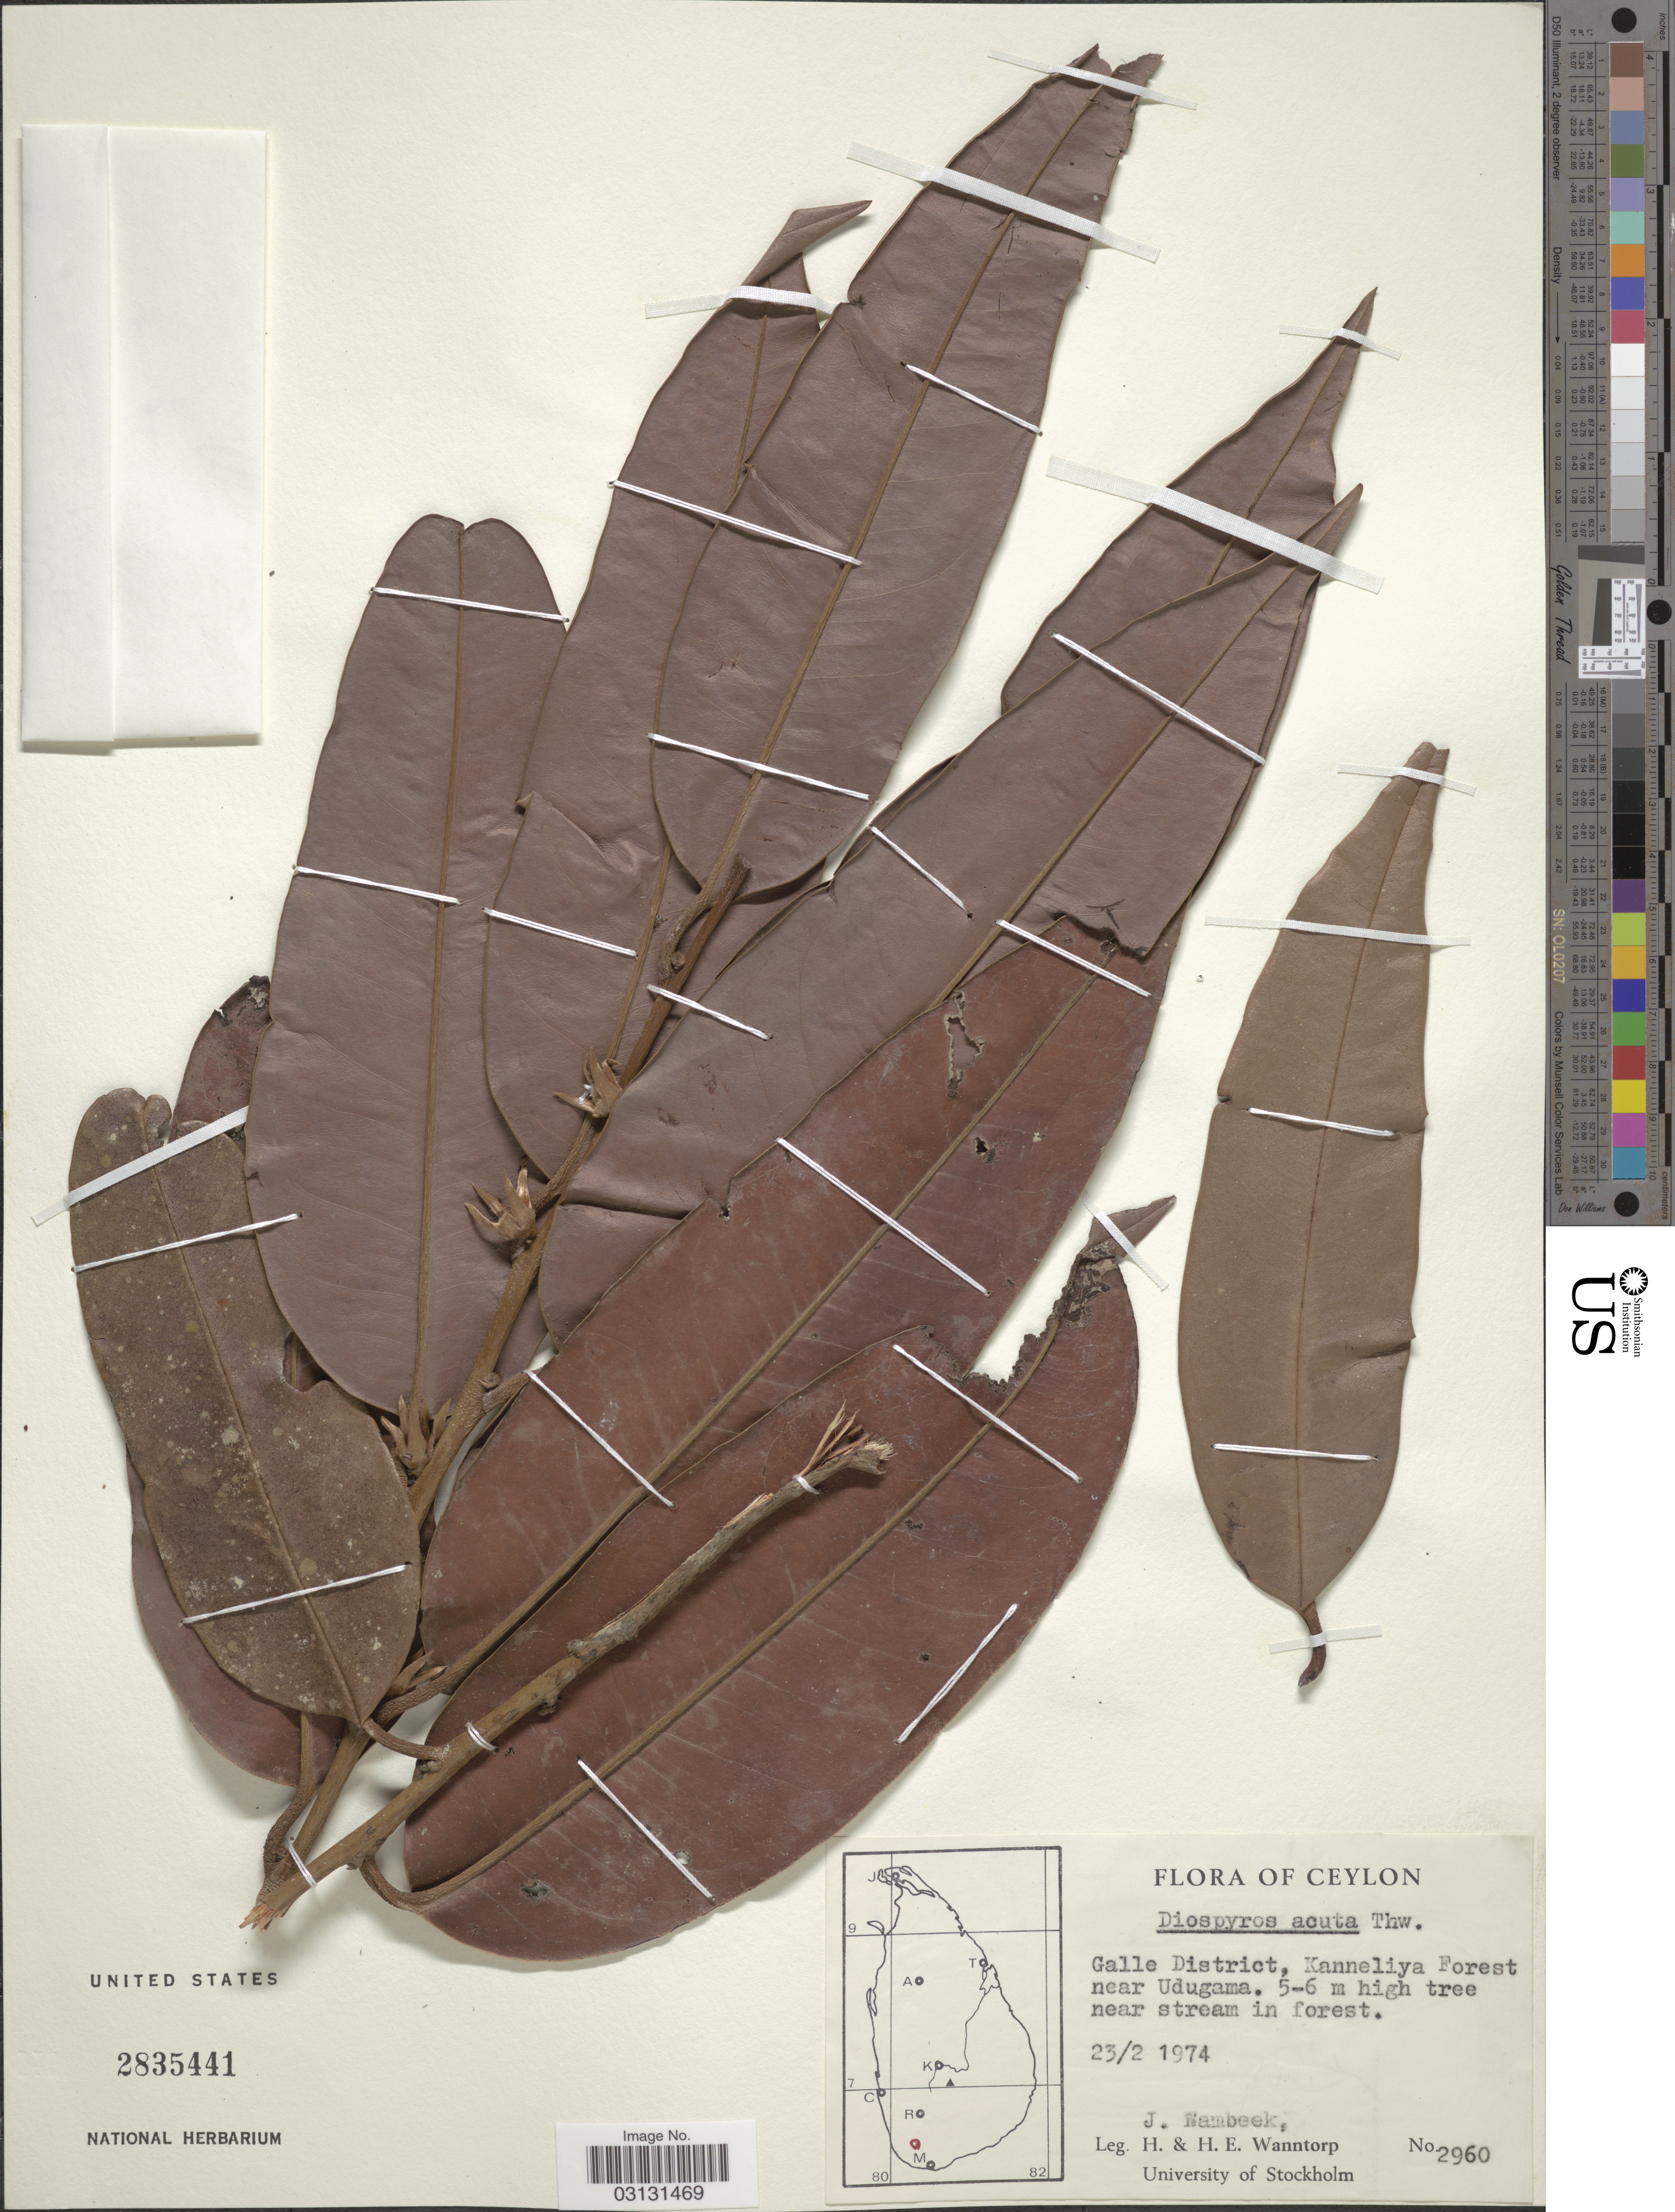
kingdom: Plantae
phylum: Tracheophyta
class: Magnoliopsida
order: Ericales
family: Ebenaceae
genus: Diospyros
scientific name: Diospyros acuta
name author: Hiern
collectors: J. Wambeek, H. Wanntorp & H. Wanntorp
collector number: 2960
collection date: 1974-02-23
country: Sri Lanka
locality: Ceylon. Galle District, Kanneliya Forest near Udugama.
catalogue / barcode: US 2835441